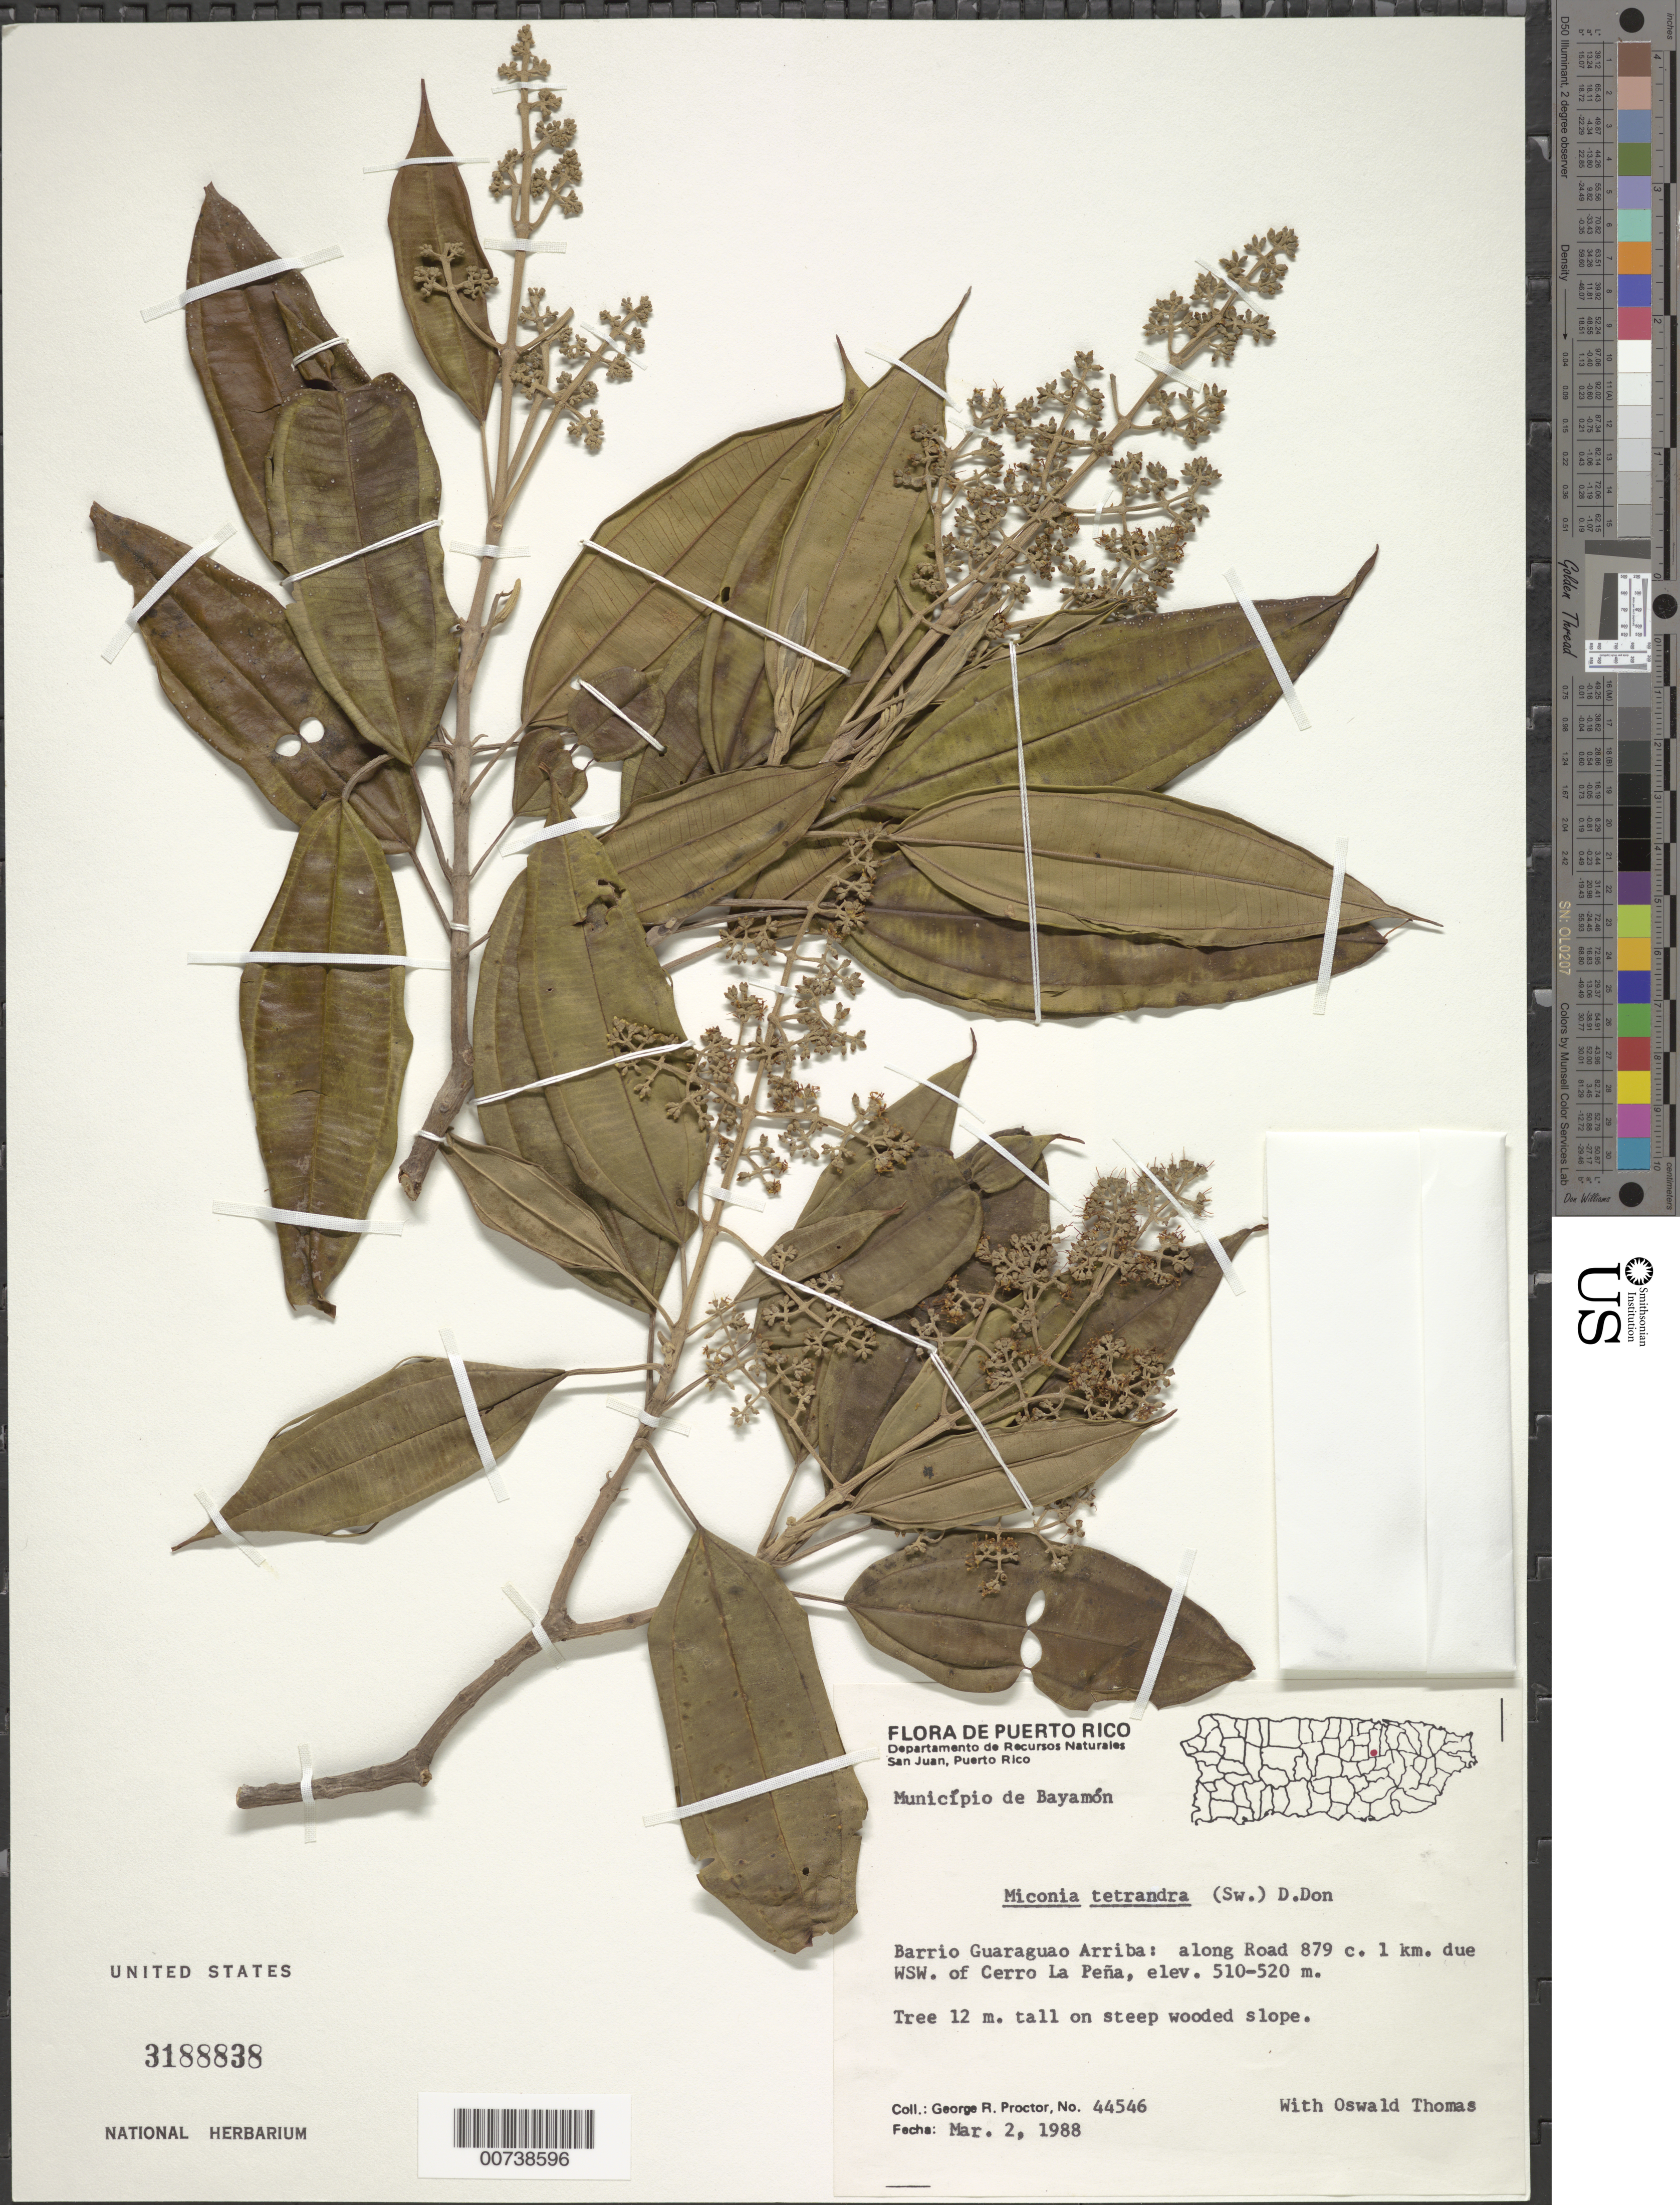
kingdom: Plantae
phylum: Tracheophyta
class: Magnoliopsida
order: Myrtales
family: Melastomataceae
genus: Miconia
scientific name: Miconia tetrandra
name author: (Sw.) D. Don ex G. Don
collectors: G. R. Proctor & O. Thomas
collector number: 44546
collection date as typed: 02 Mar 1988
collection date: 1988-03-02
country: Puerto Rico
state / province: Bayamón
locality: Barrio Guaraguao Arriba: along road 879 c. 1 km due WSW of Cerro La Peña, Municipio de Bayamón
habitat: On steep wooded slope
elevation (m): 510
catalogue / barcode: US 3188838